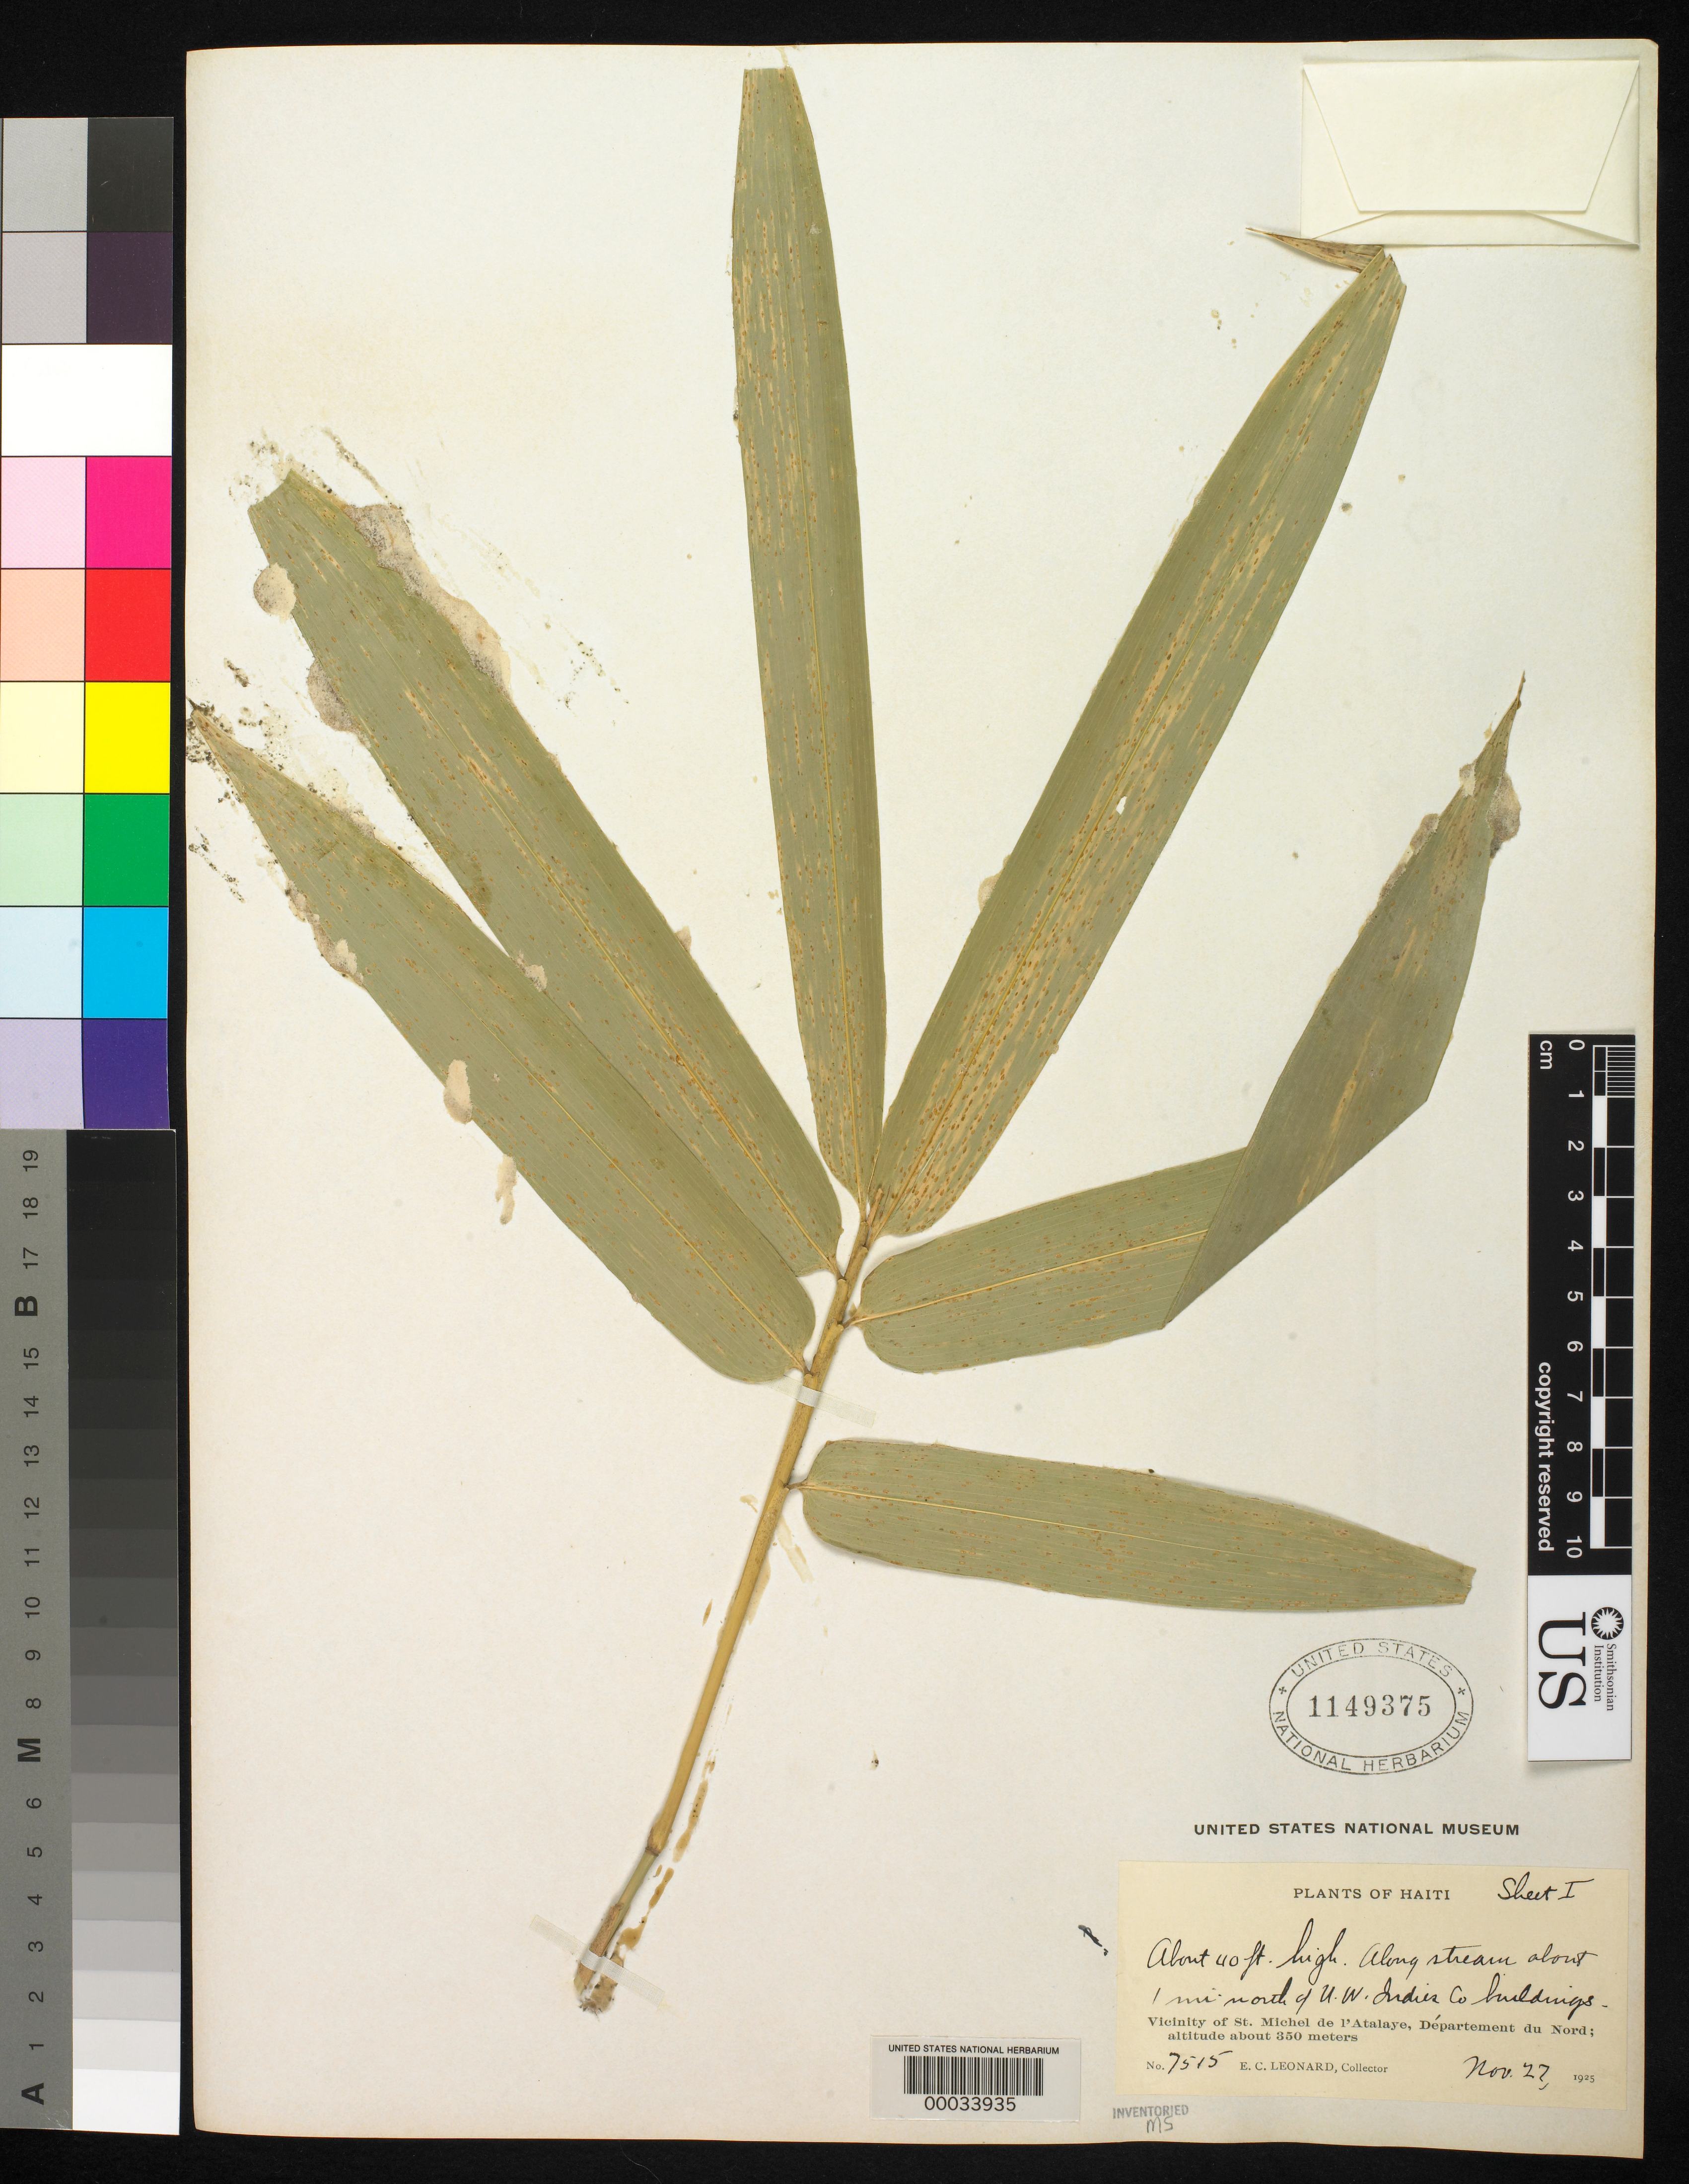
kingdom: Plantae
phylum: Tracheophyta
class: Liliopsida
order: Poales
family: Poaceae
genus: Bambusa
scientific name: Bambusa glaucescens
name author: (Willd.) Merr.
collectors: E. C. Leonard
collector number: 7515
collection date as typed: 27 Nov 1925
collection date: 1925-11-27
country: Haiti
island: Hispaniola Island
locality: Nord, st. michel de l'atalaya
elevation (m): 350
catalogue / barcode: US 1149375